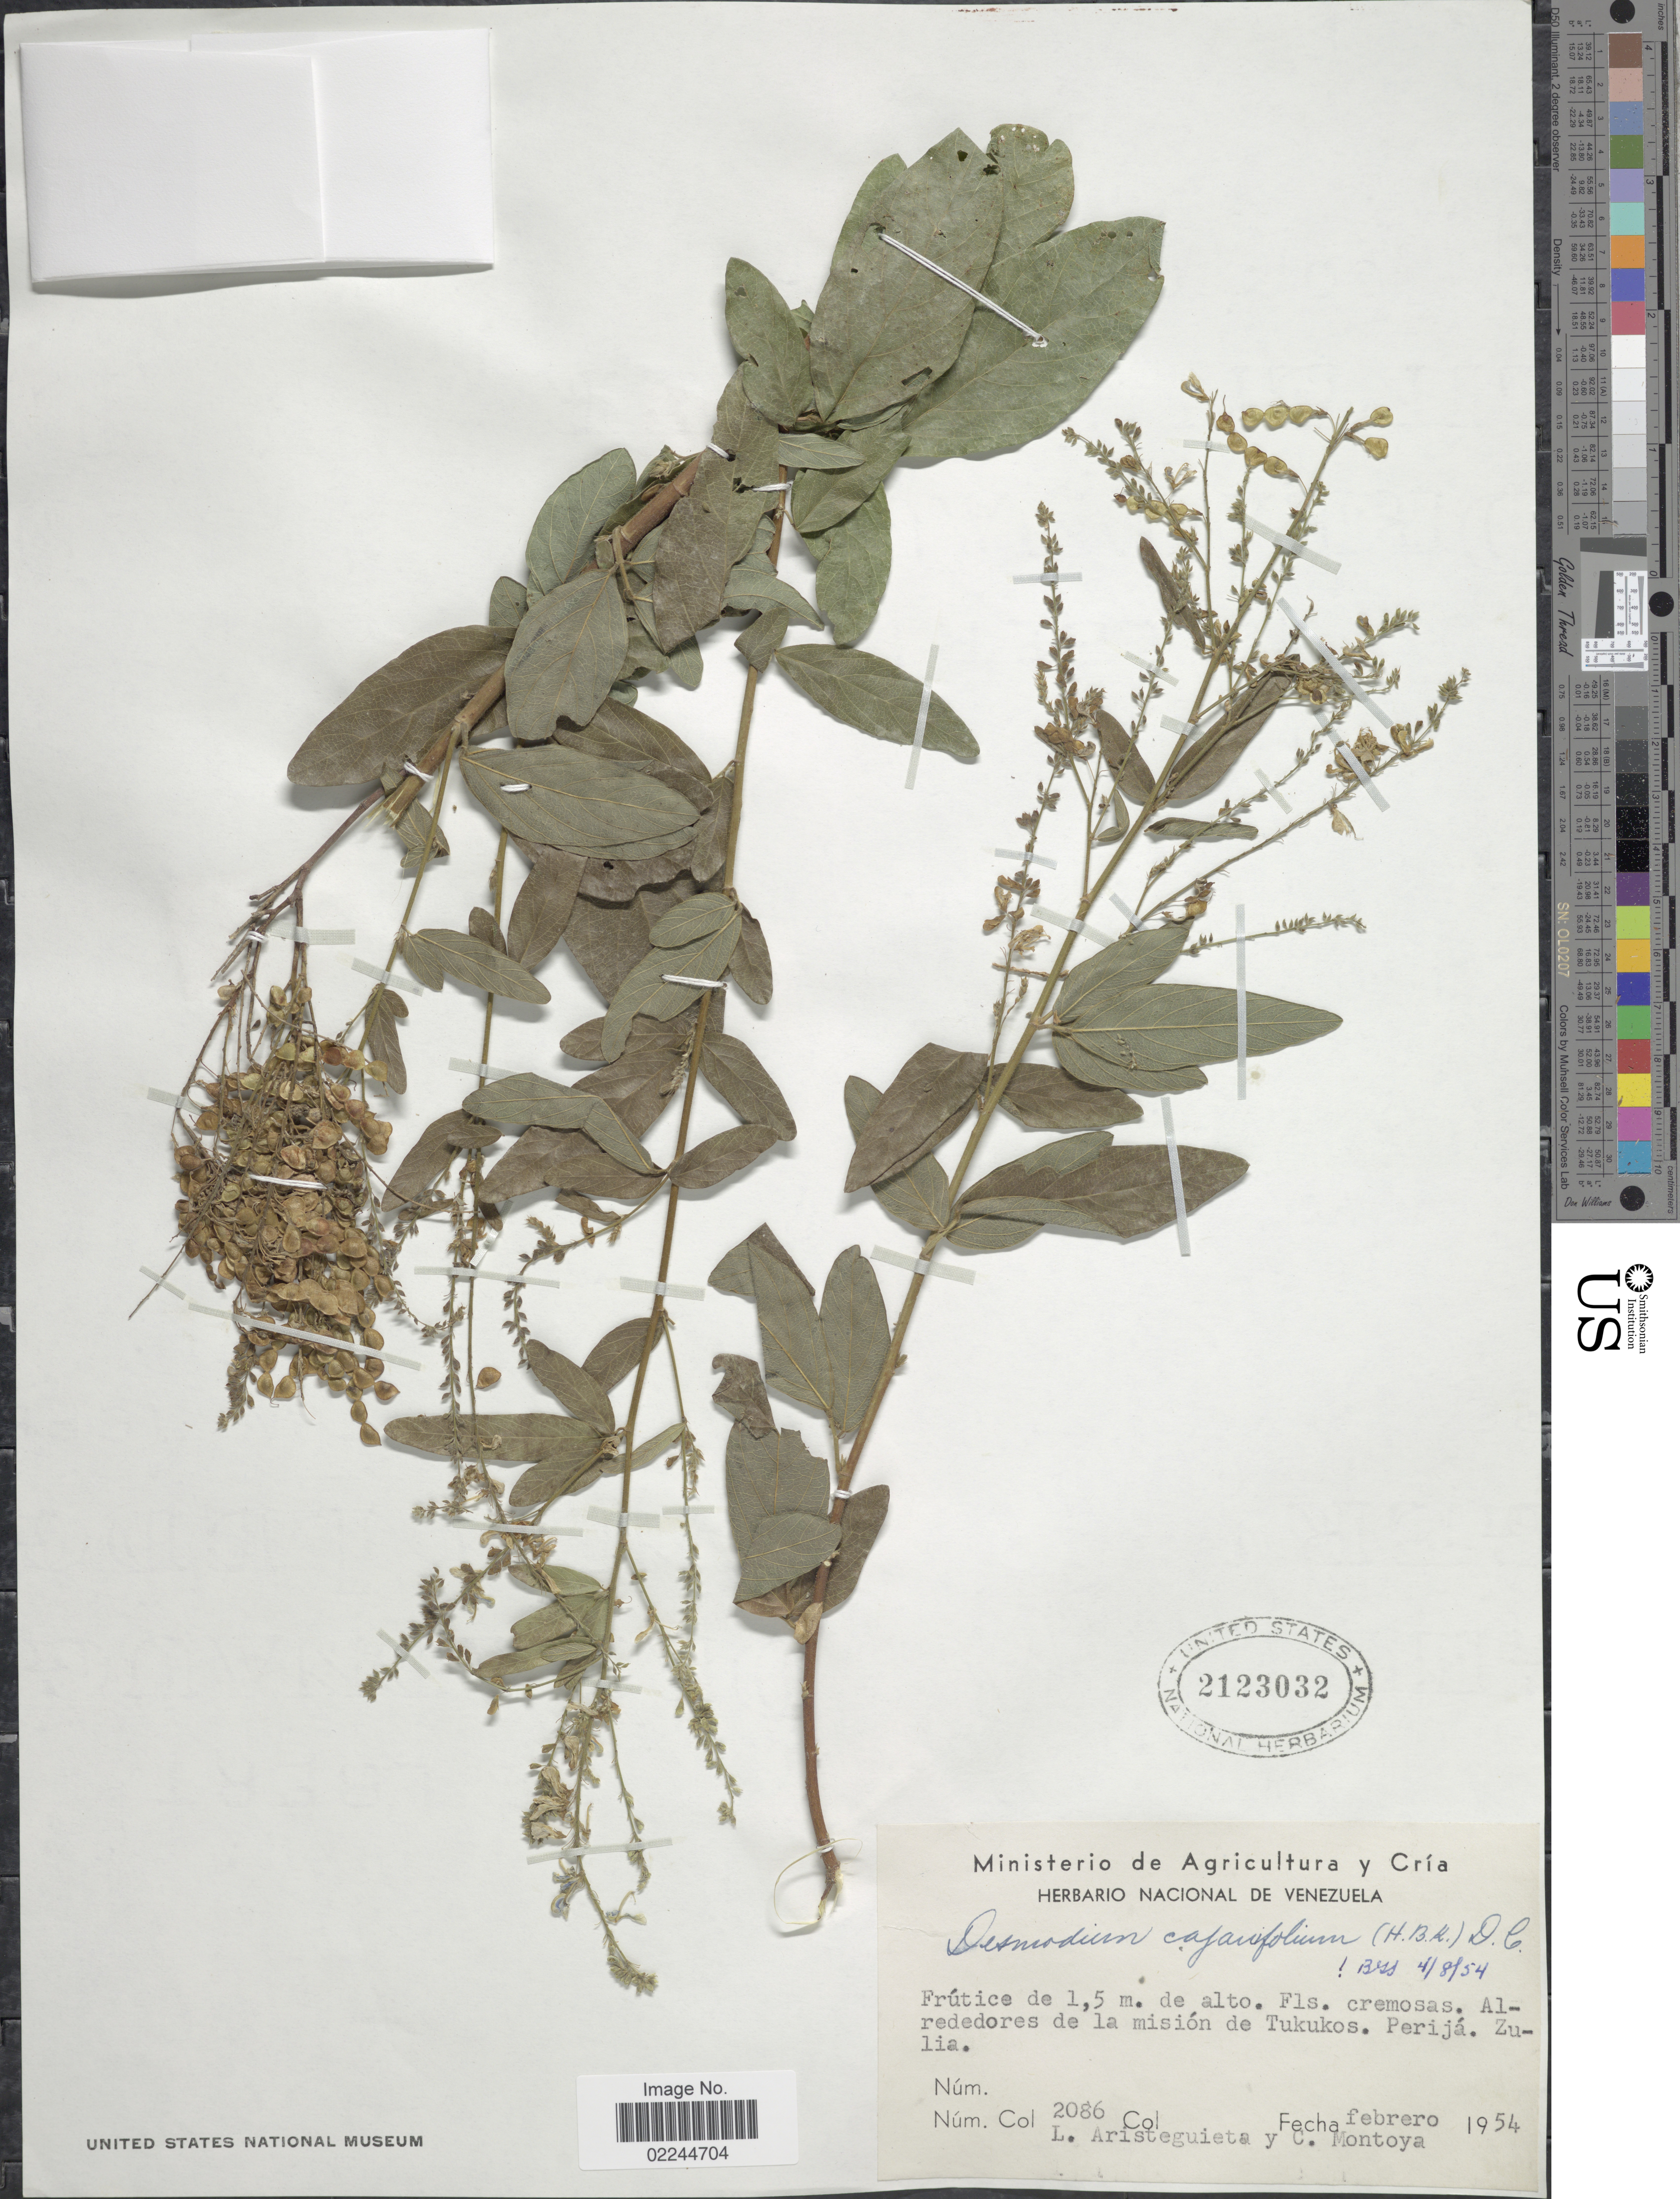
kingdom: Plantae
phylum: Tracheophyta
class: Magnoliopsida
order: Fabales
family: Fabaceae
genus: Desmodium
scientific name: Desmodium cajanifolium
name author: (Kunth) DC.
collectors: L. Aristeguieta & C. Montoya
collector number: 2086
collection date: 1954-02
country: Venezuela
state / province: Zulia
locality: Alrededores de la mision de Tukukos, Perija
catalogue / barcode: US 2123032